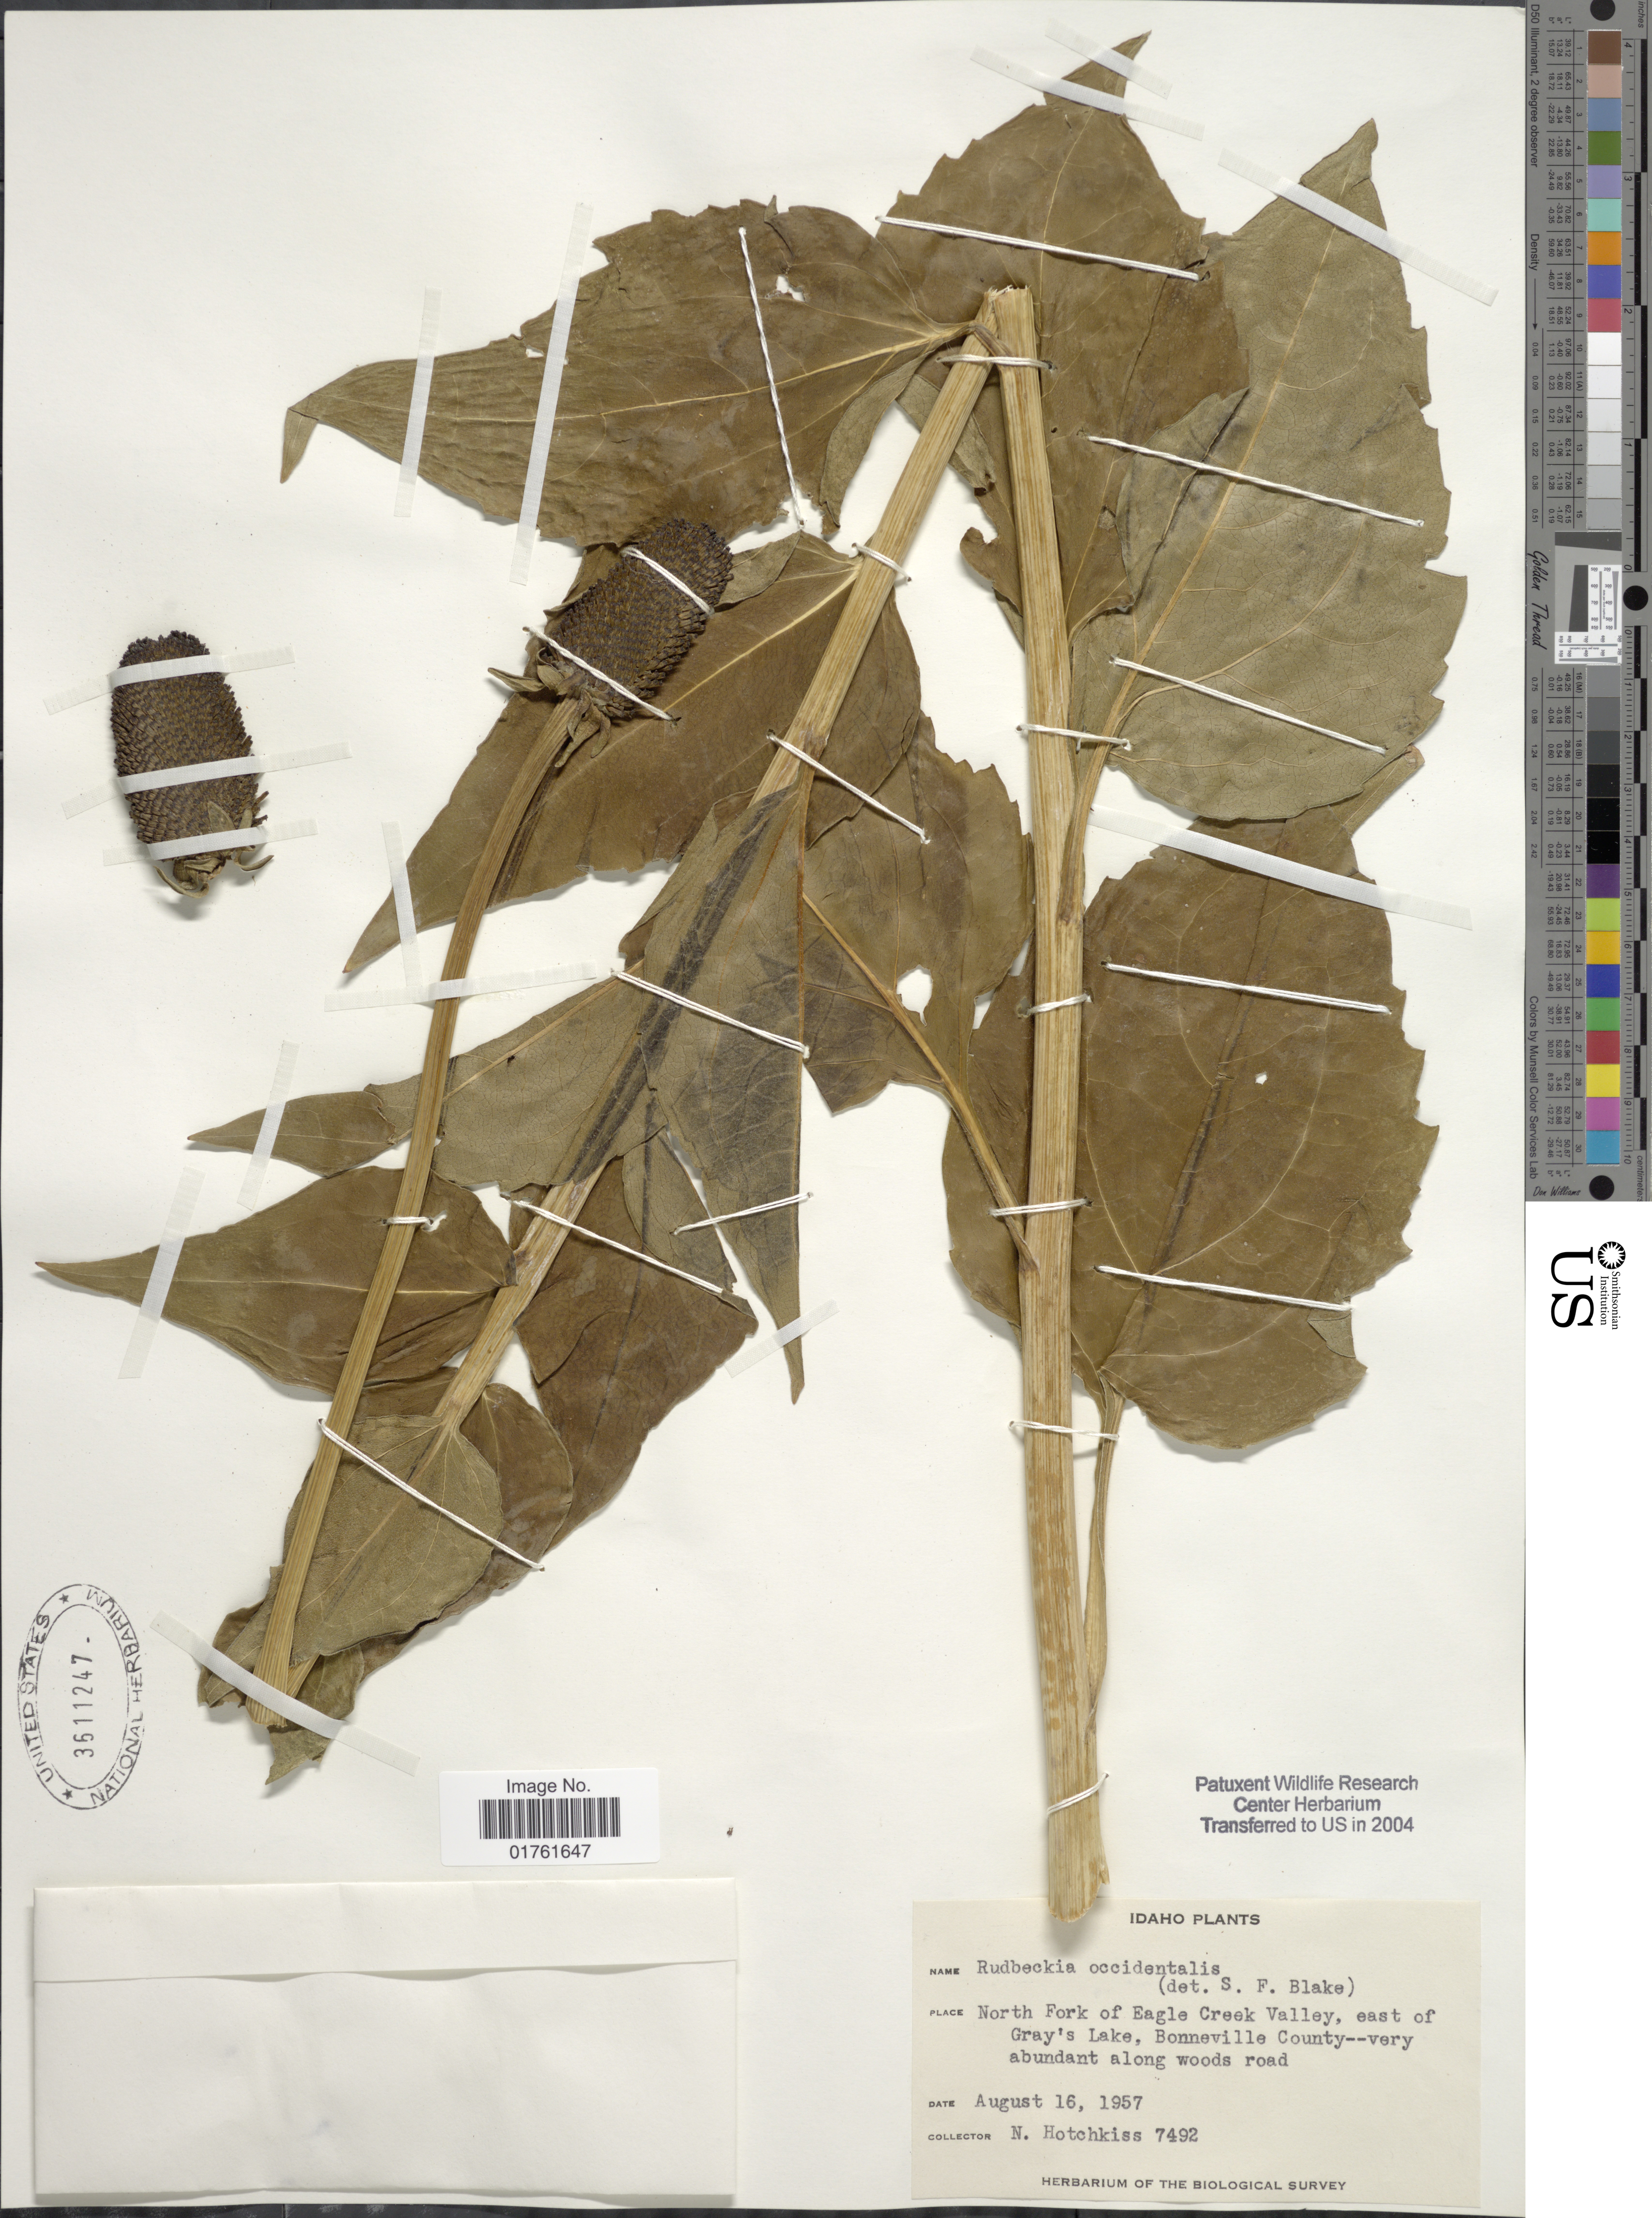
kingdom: Plantae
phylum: Tracheophyta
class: Magnoliopsida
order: Asterales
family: Asteraceae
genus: Rudbeckia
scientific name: Rudbeckia occidentalis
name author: Nutt.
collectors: N. Hotchkiss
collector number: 7492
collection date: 1957-08-16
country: United States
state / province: Idaho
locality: North Fork of Eagle Creek Valley, east of Gray's lake, Bonneville County-- very abundant along woods road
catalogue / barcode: US 3611247